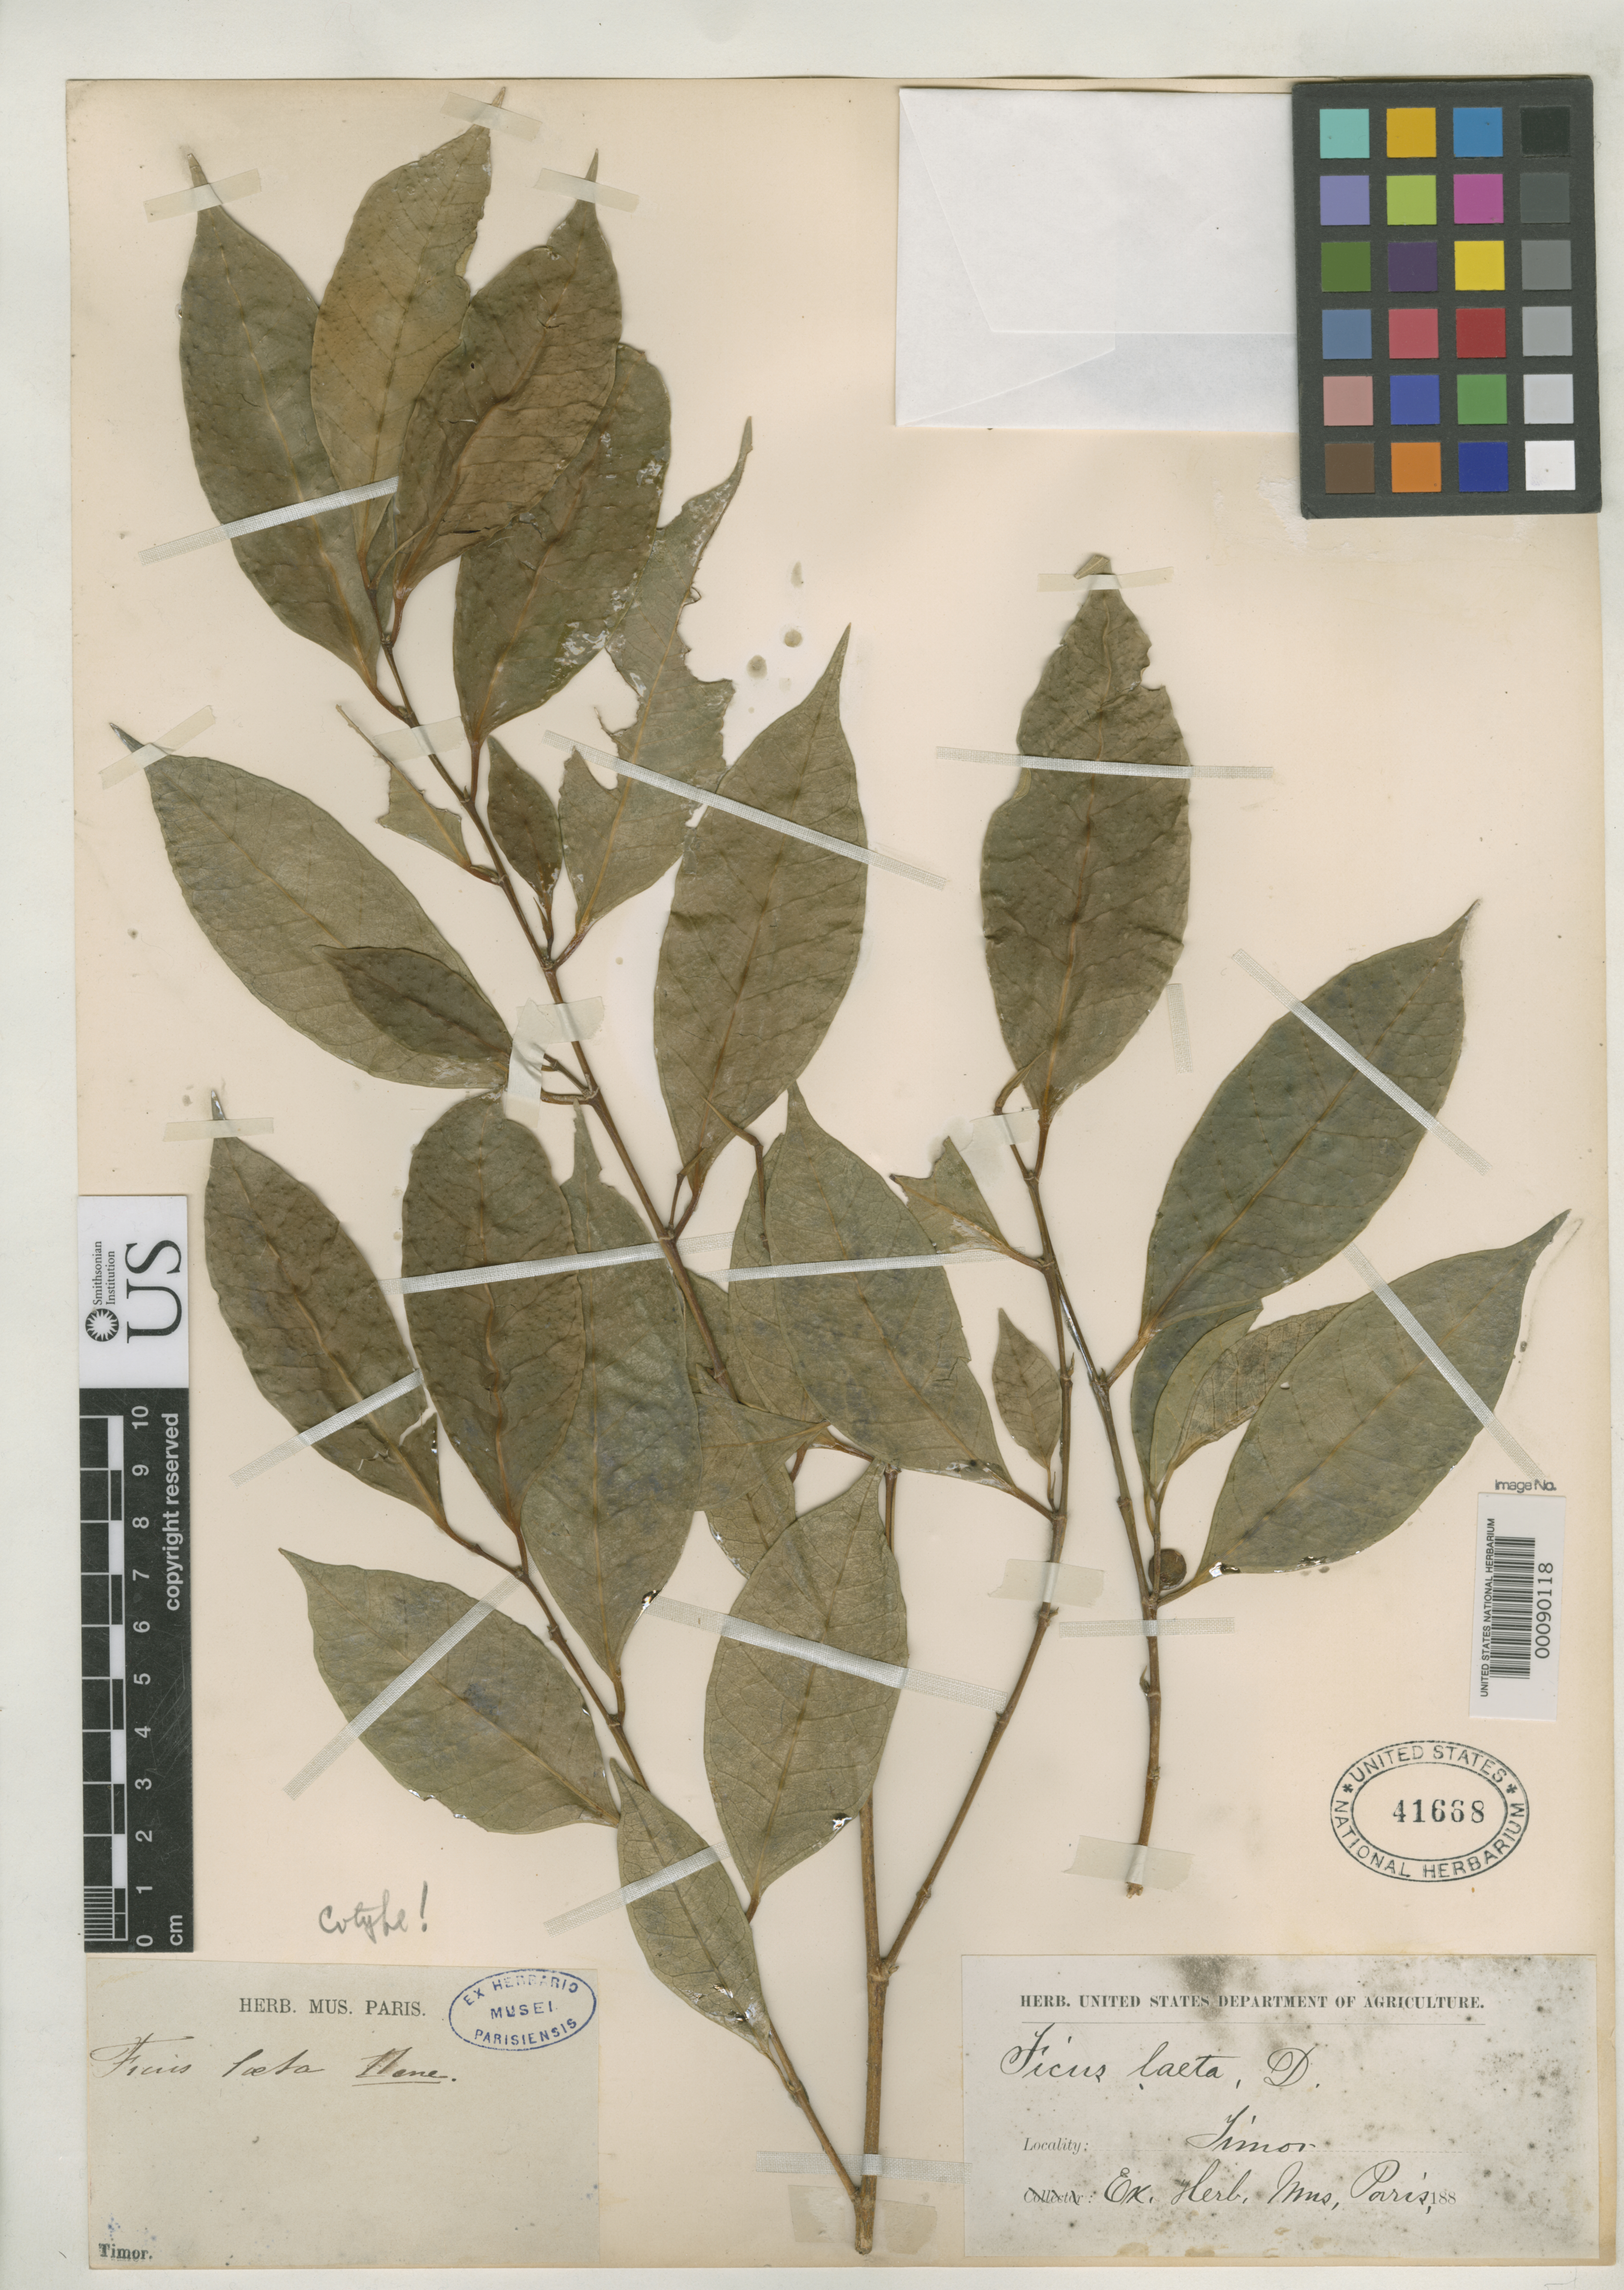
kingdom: Plantae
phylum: Tracheophyta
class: Magnoliopsida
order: Rosales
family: Moraceae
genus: Ficus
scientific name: Ficus laeta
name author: Decne.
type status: Type Collection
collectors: -. Riedle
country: Indonesia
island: Timor Island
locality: Timor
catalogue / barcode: US 41668